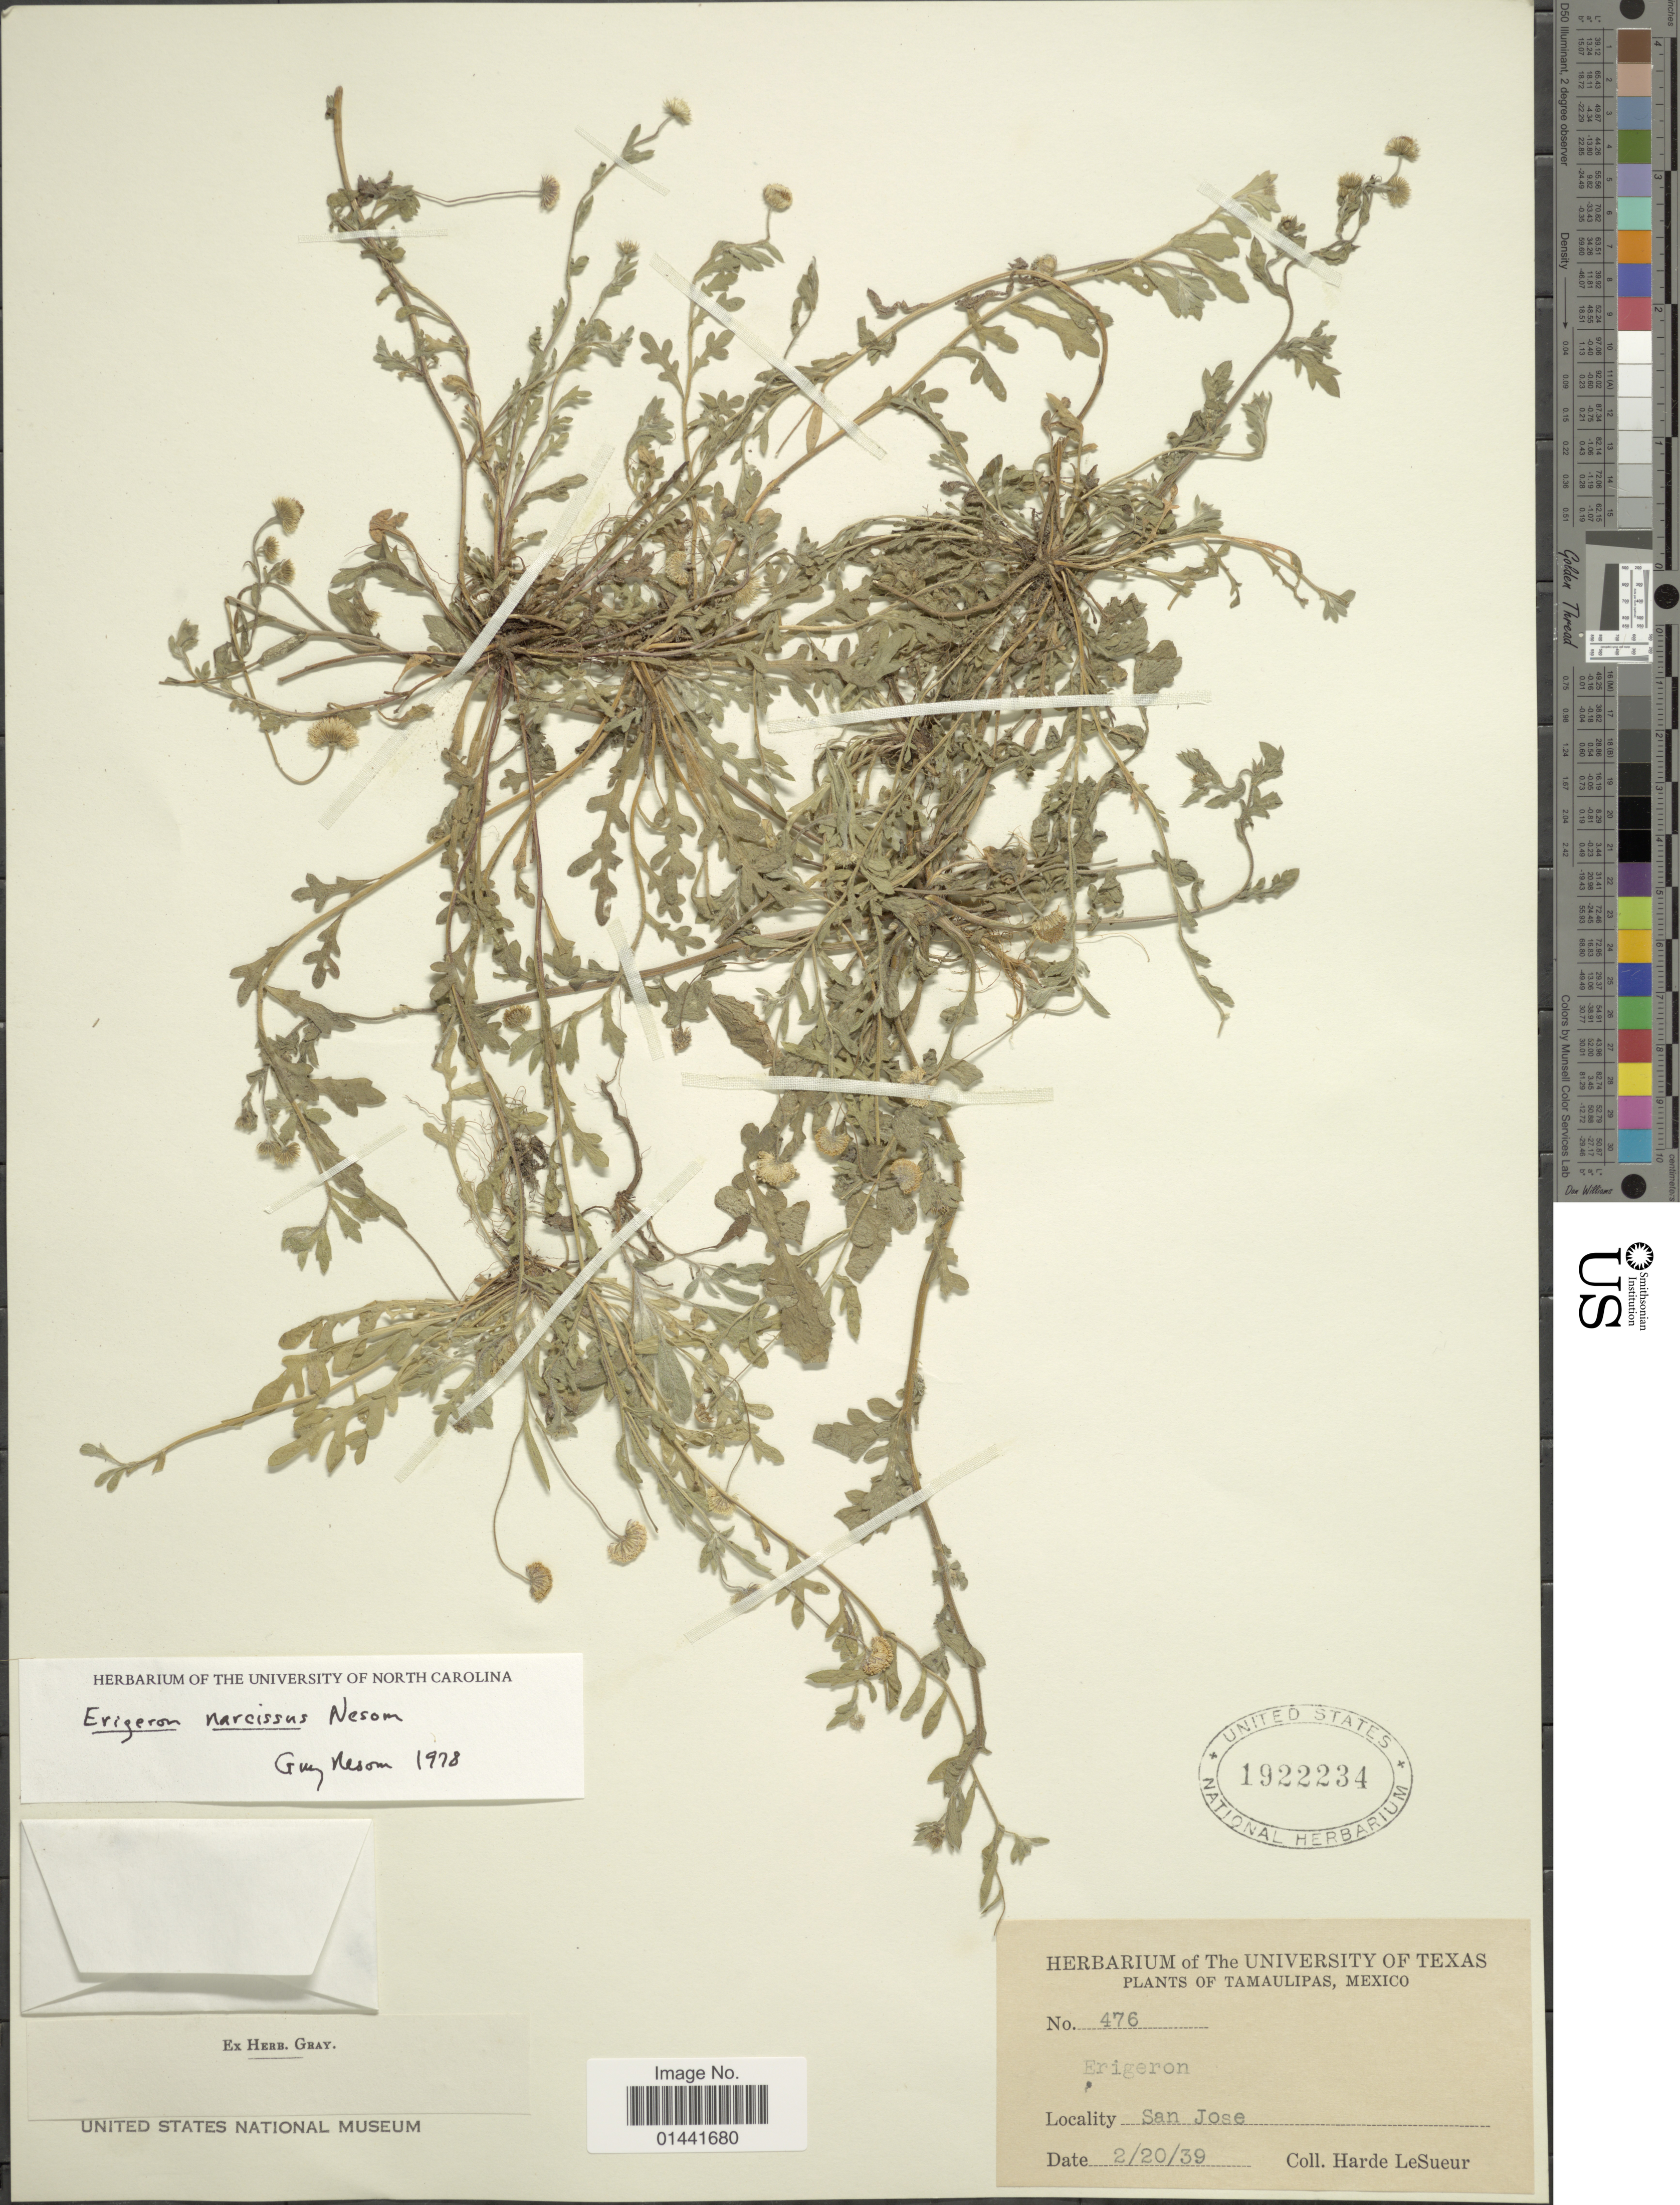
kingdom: Plantae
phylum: Tracheophyta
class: Magnoliopsida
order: Asterales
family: Asteraceae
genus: Erigeron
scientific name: Erigeron narcissus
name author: G.L. Nesom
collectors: H. LeSueur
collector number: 476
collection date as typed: Transcribed d/m/y: 20/2/39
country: Mexico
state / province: Tamaulipas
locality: San Jose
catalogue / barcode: US 1922234